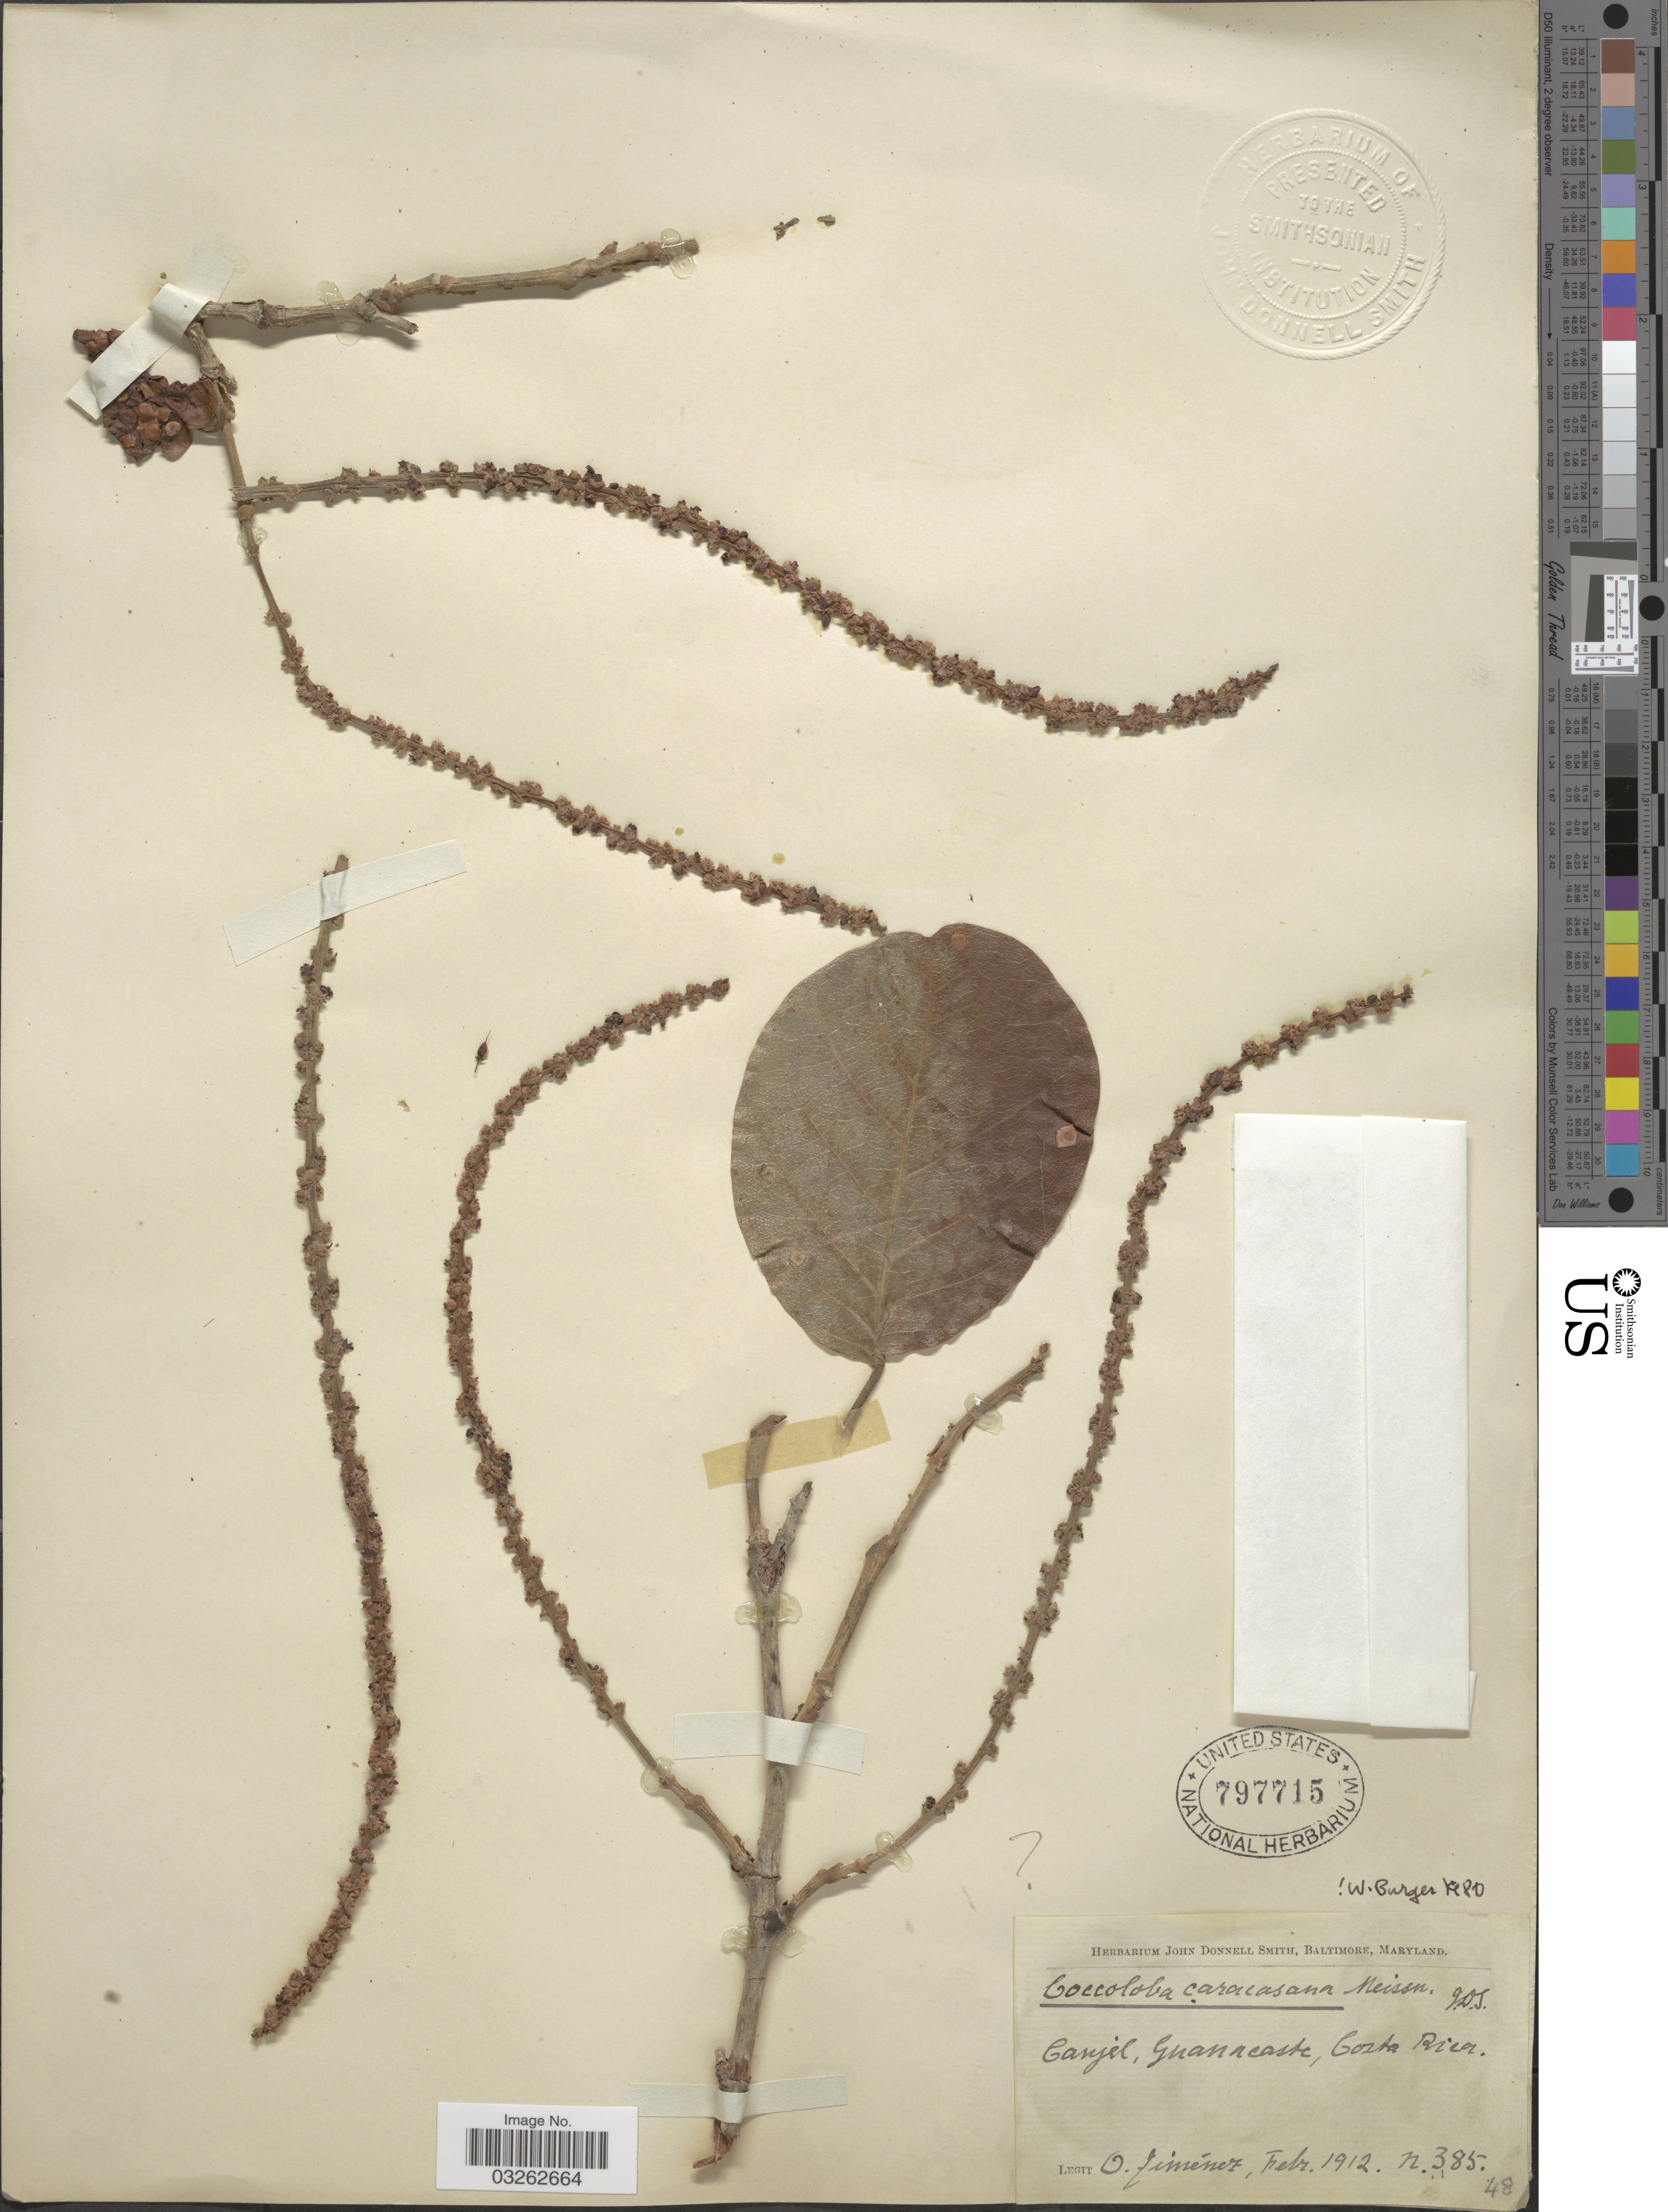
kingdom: Plantae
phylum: Tracheophyta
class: Magnoliopsida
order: Caryophyllales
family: Polygonaceae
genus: Coccoloba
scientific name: Coccoloba caracasana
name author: Meisn.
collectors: O. Jiménez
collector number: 385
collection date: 1912-02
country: Costa Rica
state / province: Guanacaste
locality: Canjel.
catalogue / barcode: US 797715